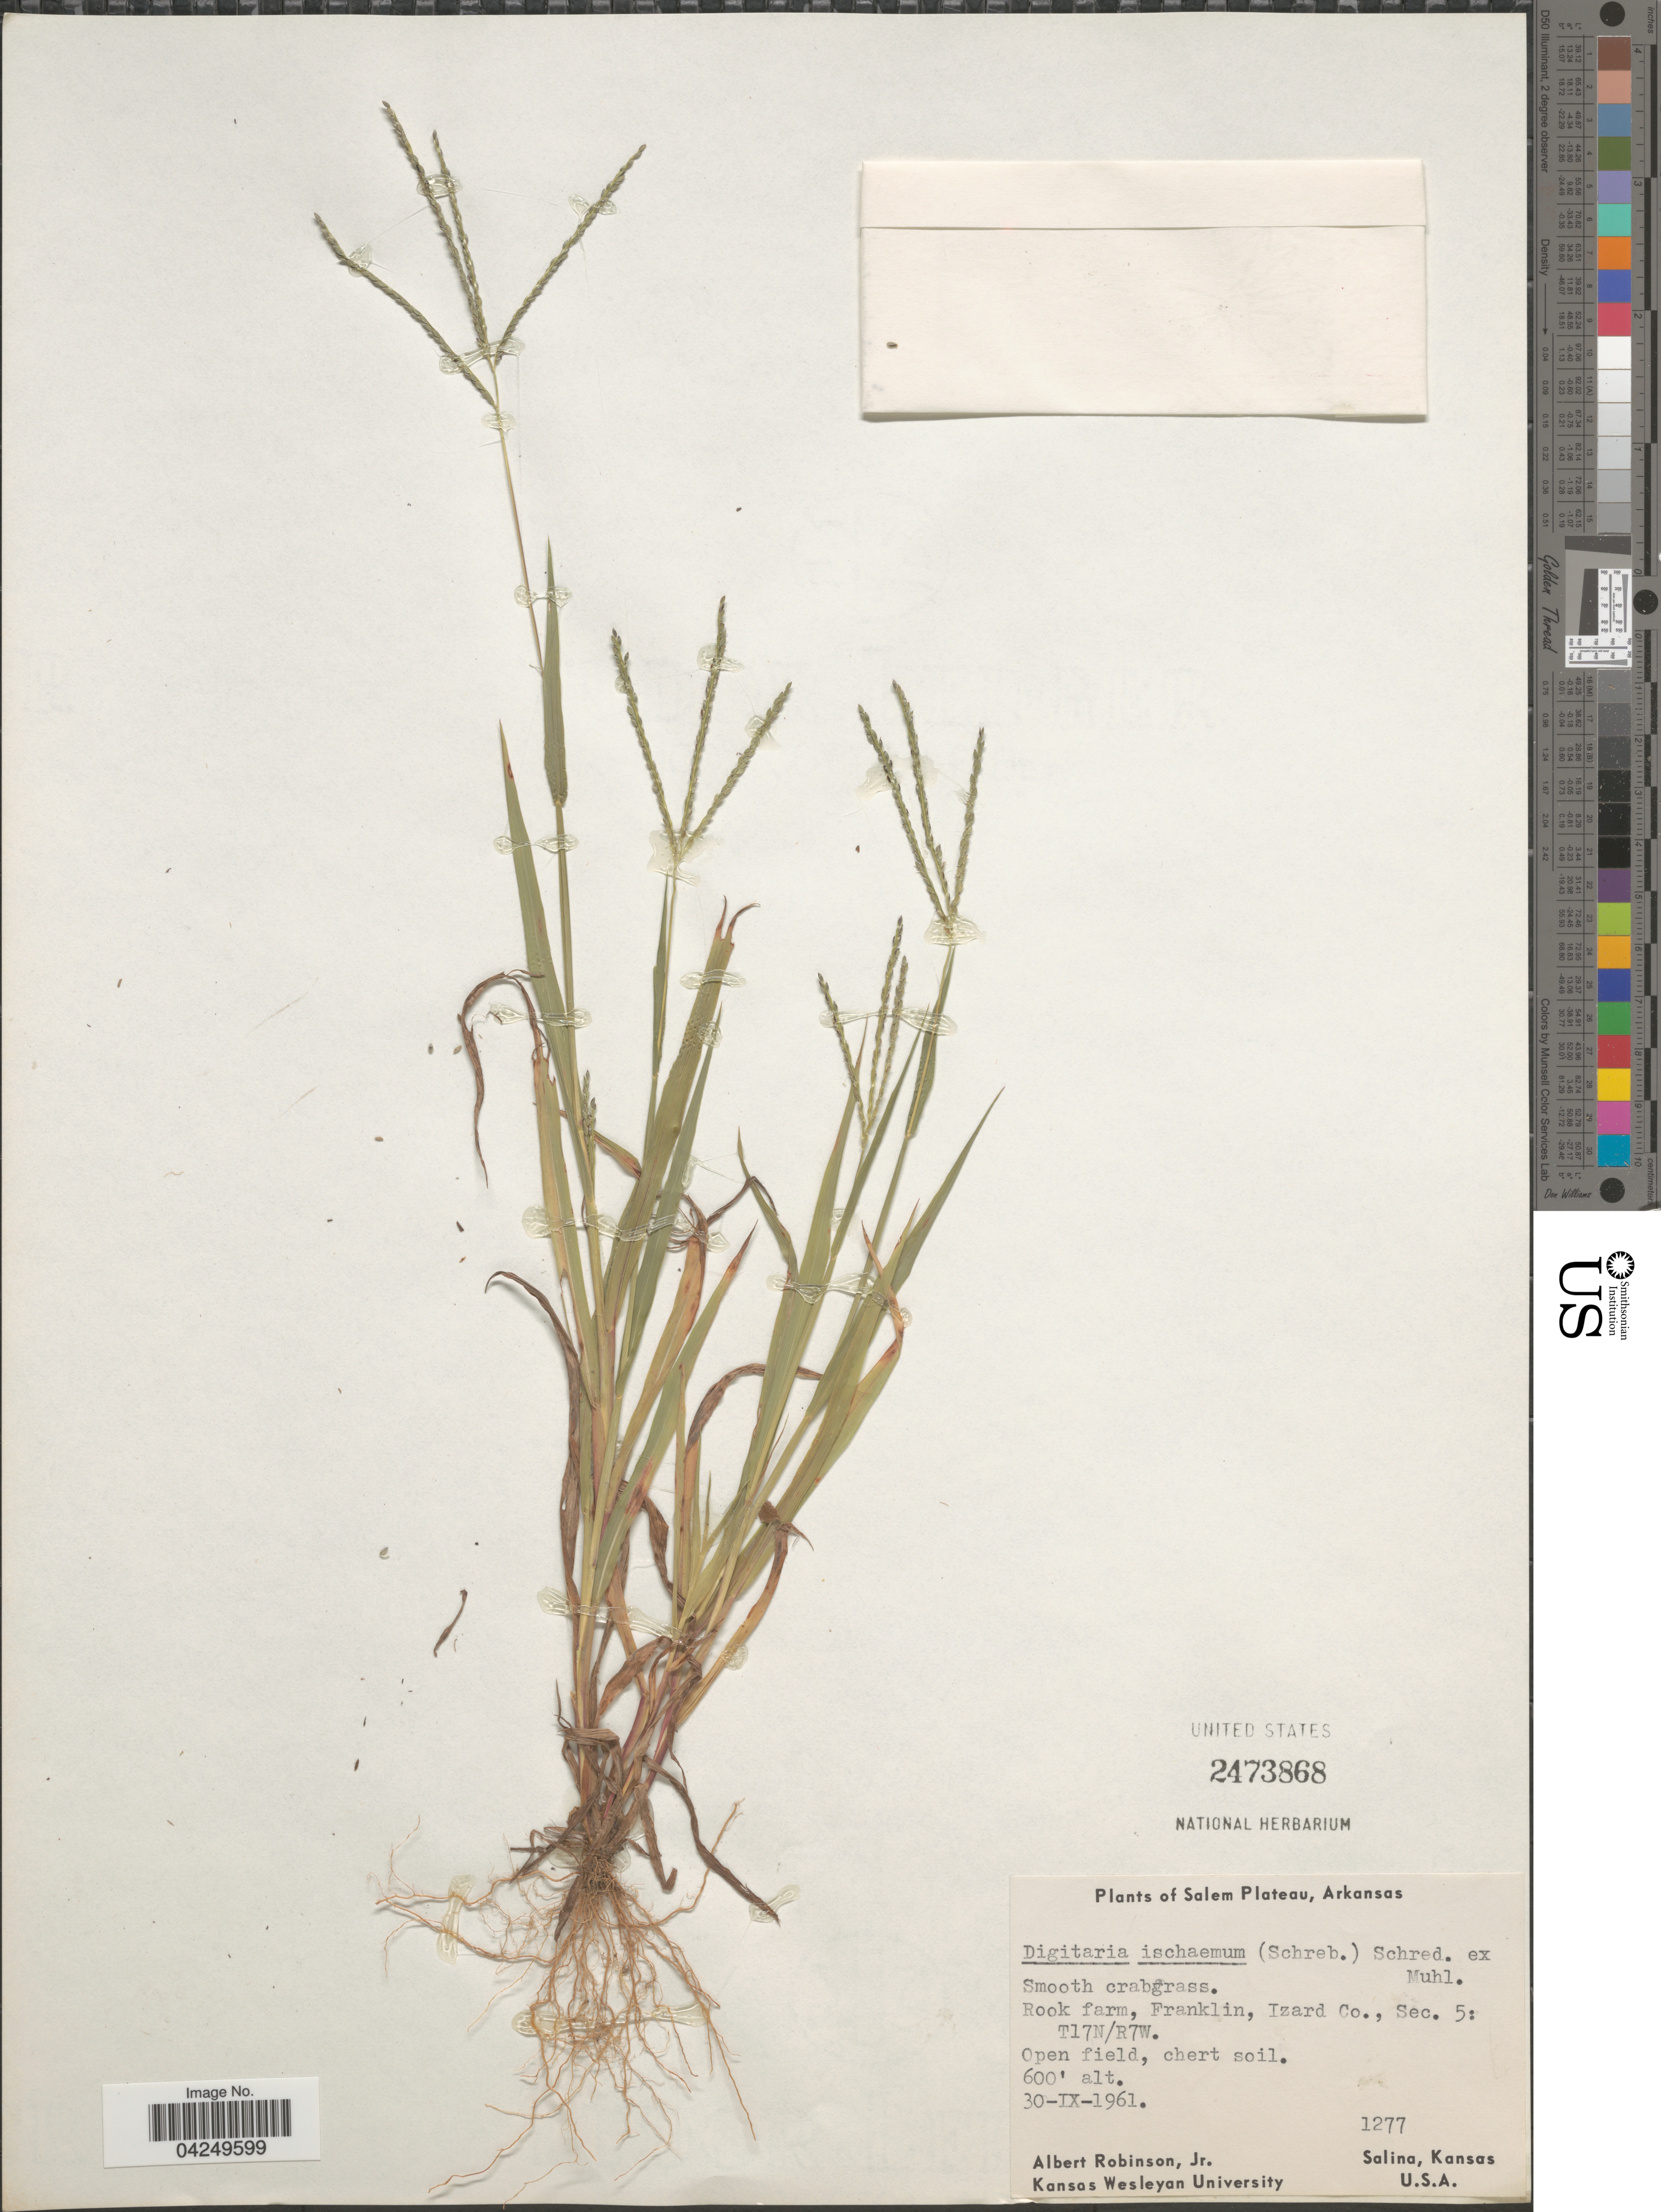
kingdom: Plantae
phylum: Tracheophyta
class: Liliopsida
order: Poales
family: Poaceae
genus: Digitaria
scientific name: Digitaria ischaemum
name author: (Schreber) Schreber ex Muhl.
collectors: A. Robinson Jr.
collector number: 1277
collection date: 1961-09-30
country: United States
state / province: Arkansas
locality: Salem Plateau. Rook farm, Franklin, Izard Co., Sec. 5: T17N/R7W.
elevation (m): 183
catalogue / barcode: US 2473868